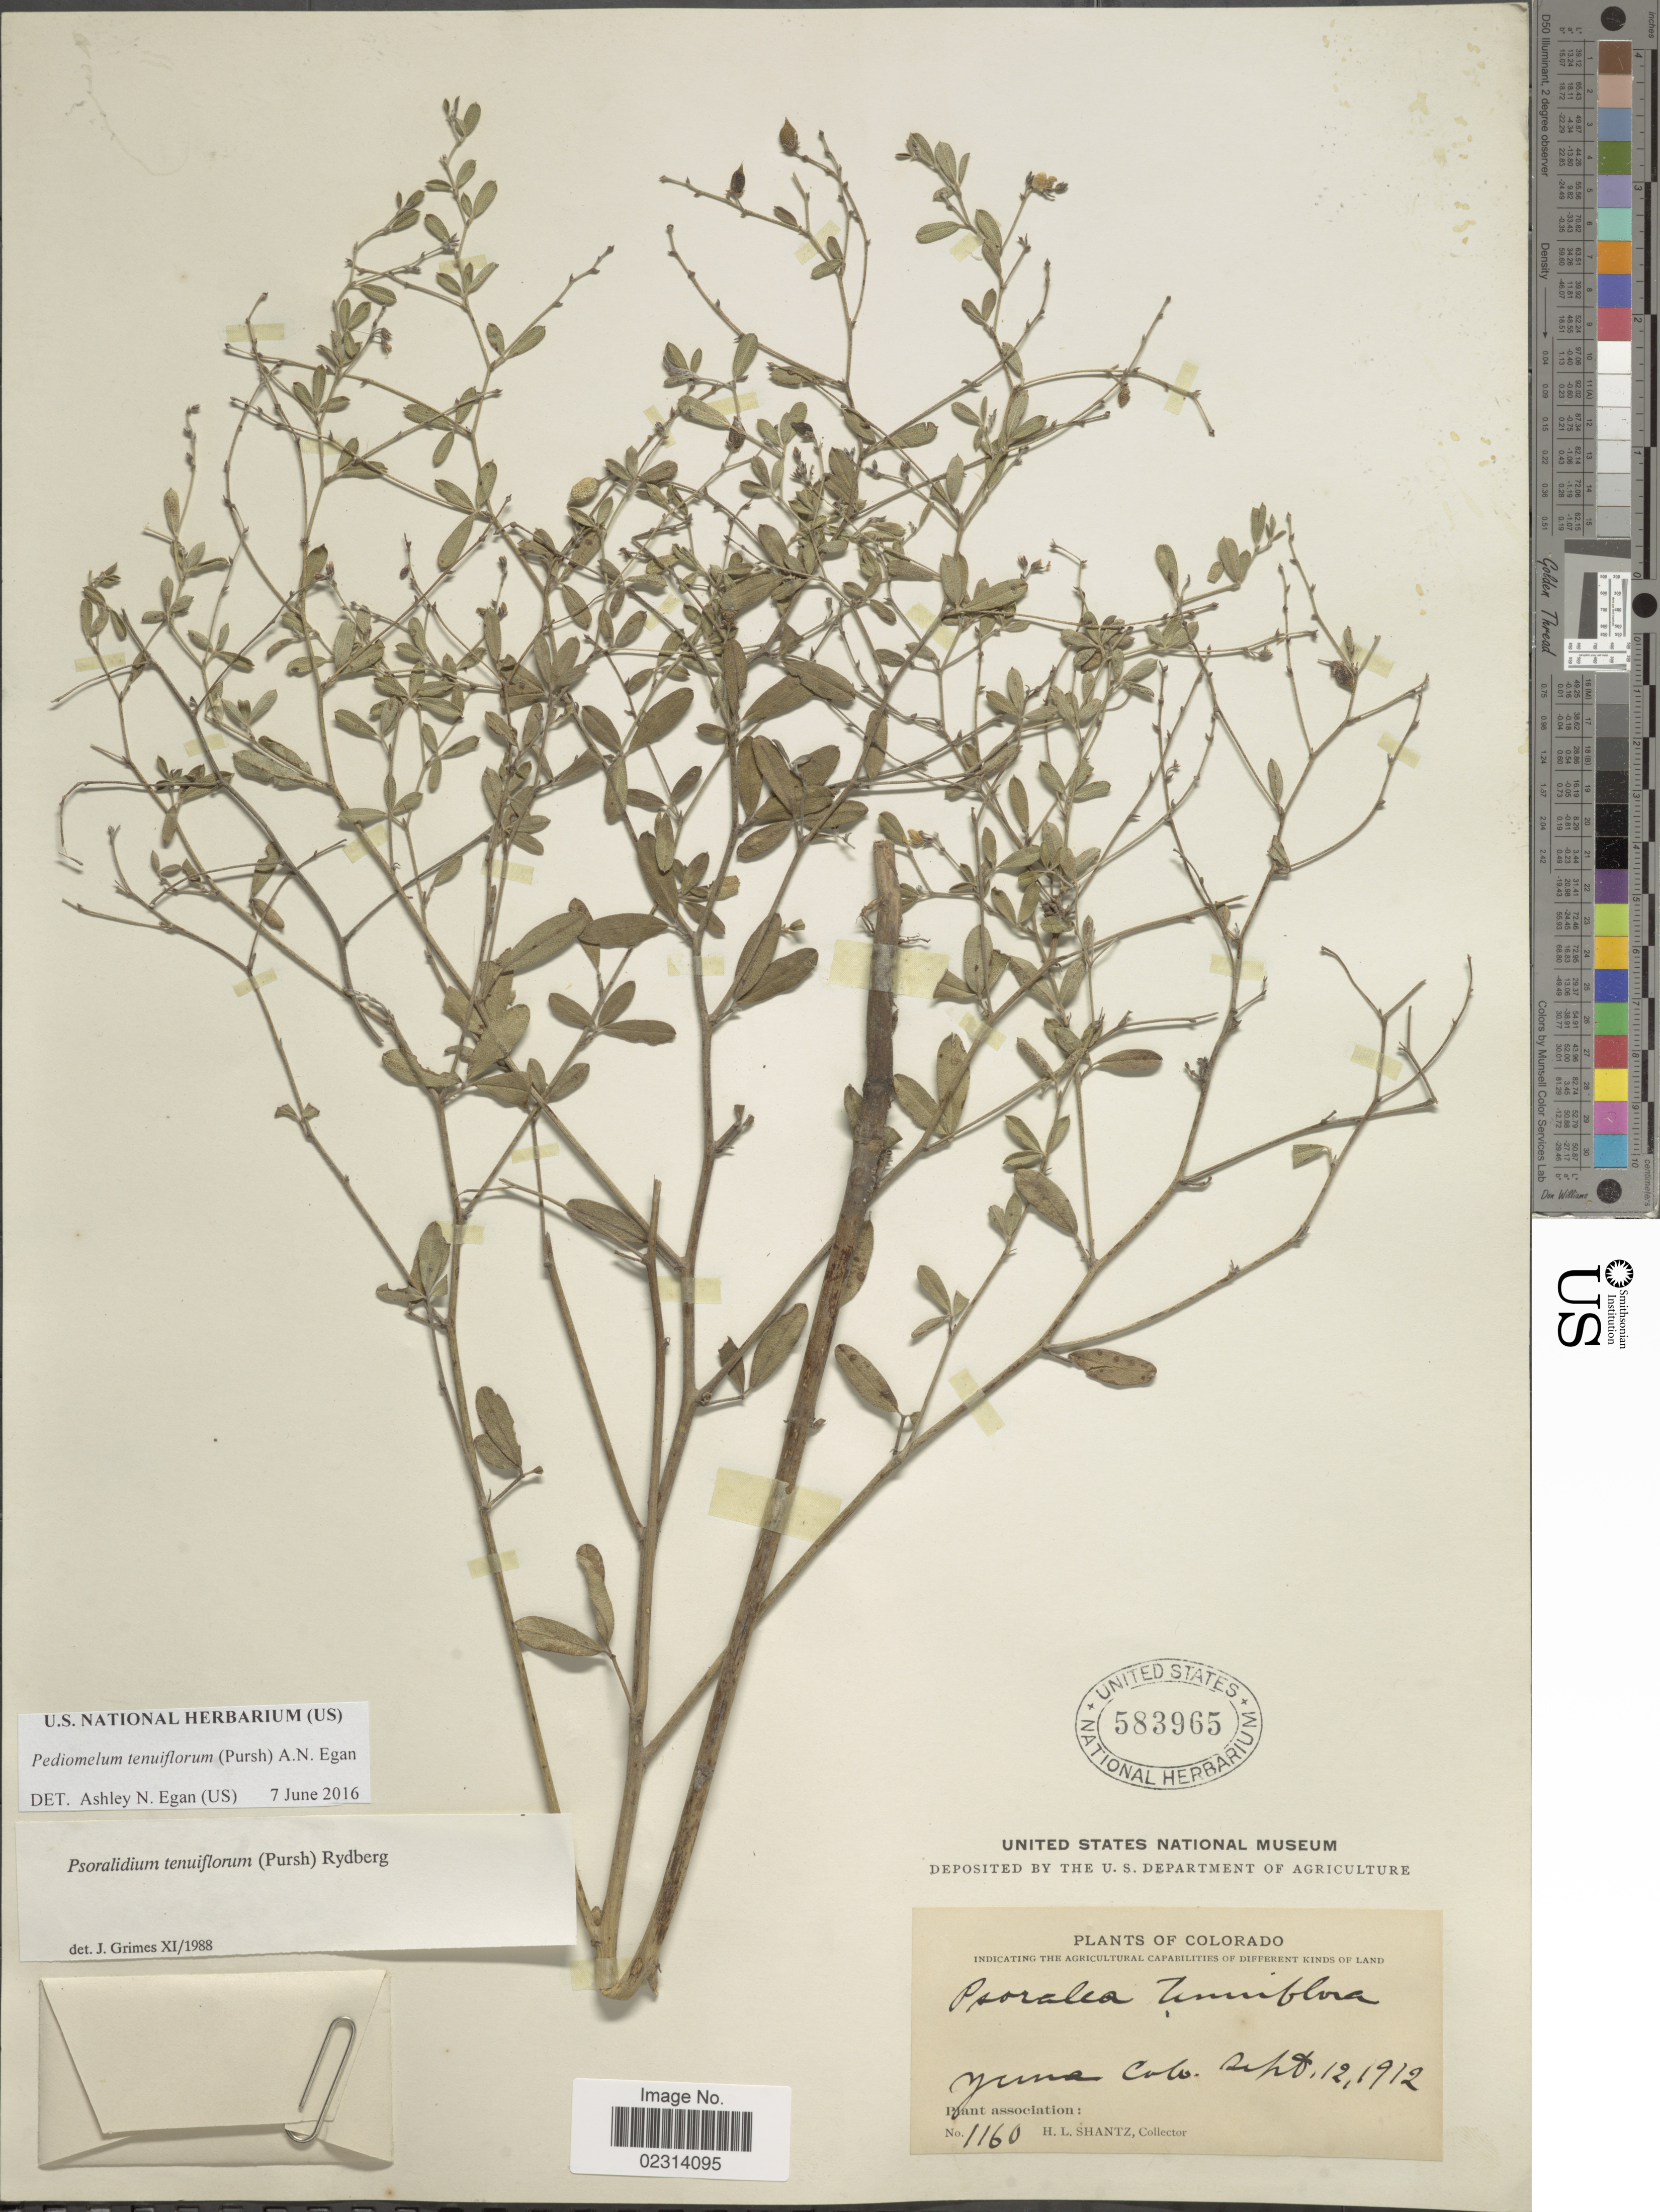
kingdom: Plantae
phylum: Tracheophyta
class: Magnoliopsida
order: Fabales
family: Fabaceae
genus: Psoralidium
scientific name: Psoralidium tenuiflorum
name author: (Pursh) Rydb.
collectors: H. Shantz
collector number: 1160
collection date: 1912-09-12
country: United States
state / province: Colorado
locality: Yuna Colo.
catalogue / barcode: US 583965